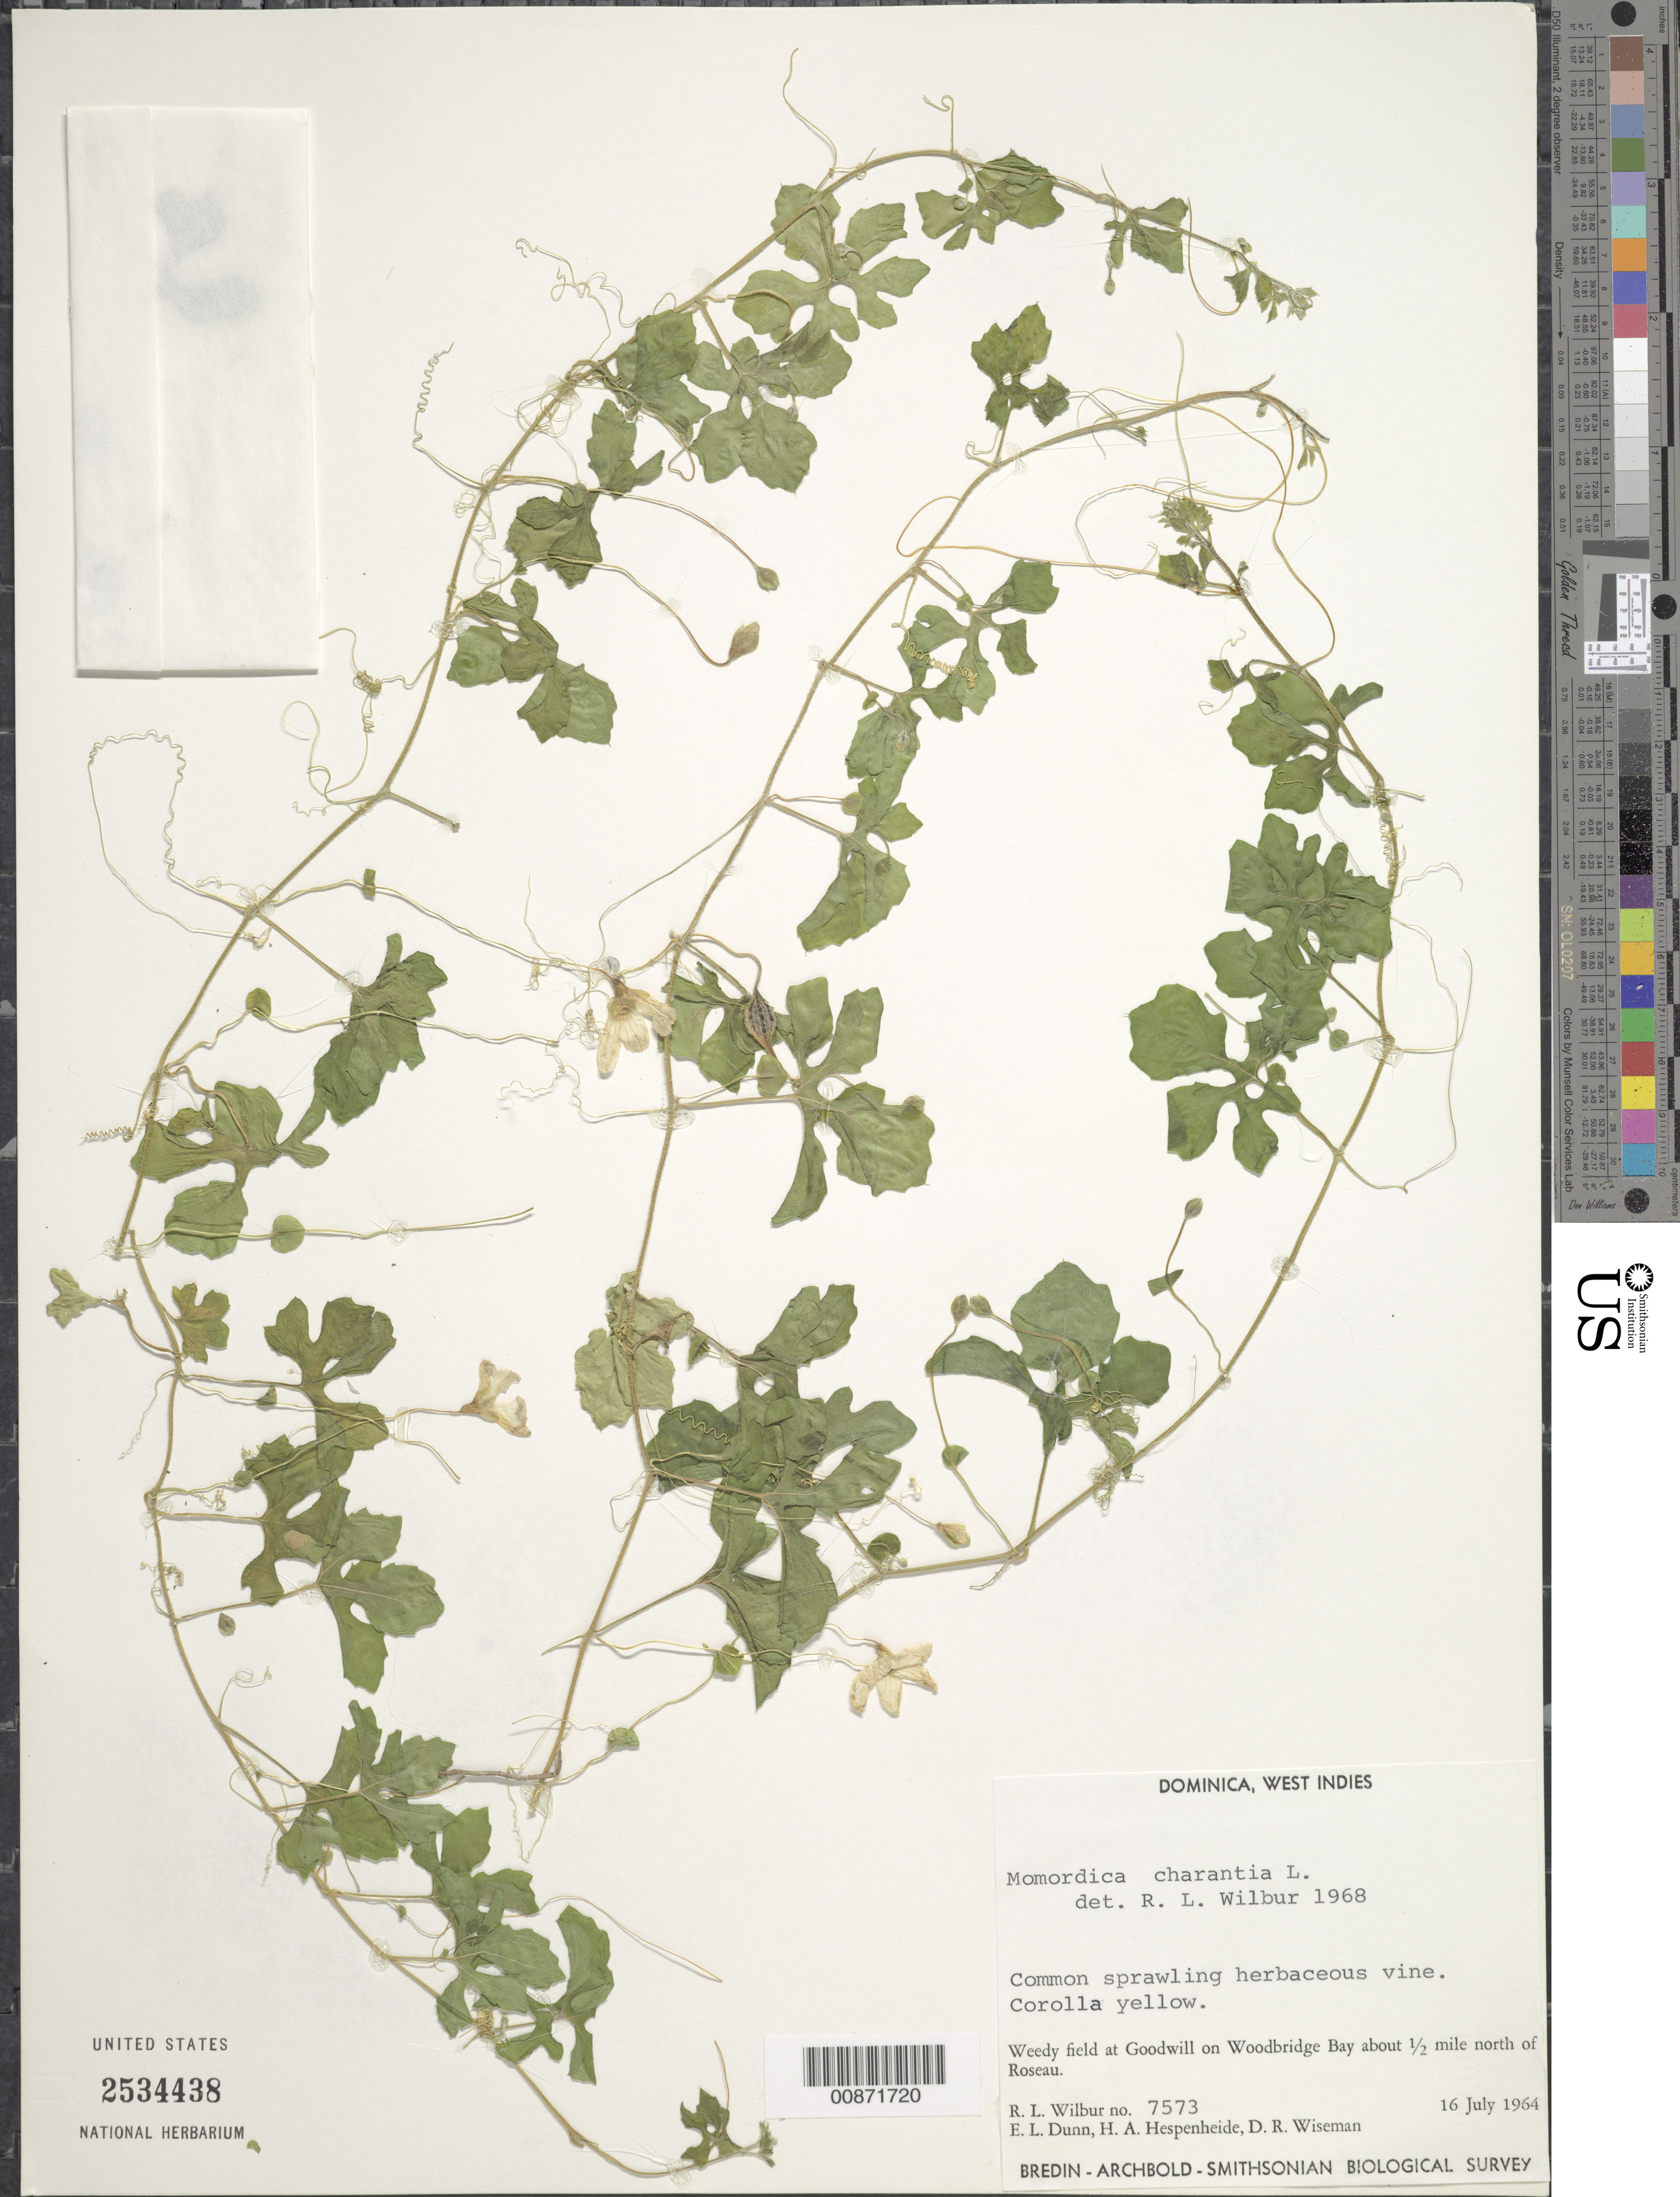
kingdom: Plantae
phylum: Tracheophyta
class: Magnoliopsida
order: Cucurbitales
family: Cucurbitaceae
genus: Momordica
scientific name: Momordica charantia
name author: L.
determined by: Wilbur, R. L.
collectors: R. L. Wilbur, E. Dunn, H. A. Hespenheide & D. R. Wiseman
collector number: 7573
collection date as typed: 16 Jul 1964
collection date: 1964-07-16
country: Dominica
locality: Field at Goodwill on Woodbridge Bay, about 0.5 mile north of Roseau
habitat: Weedy field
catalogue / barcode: US 2534438